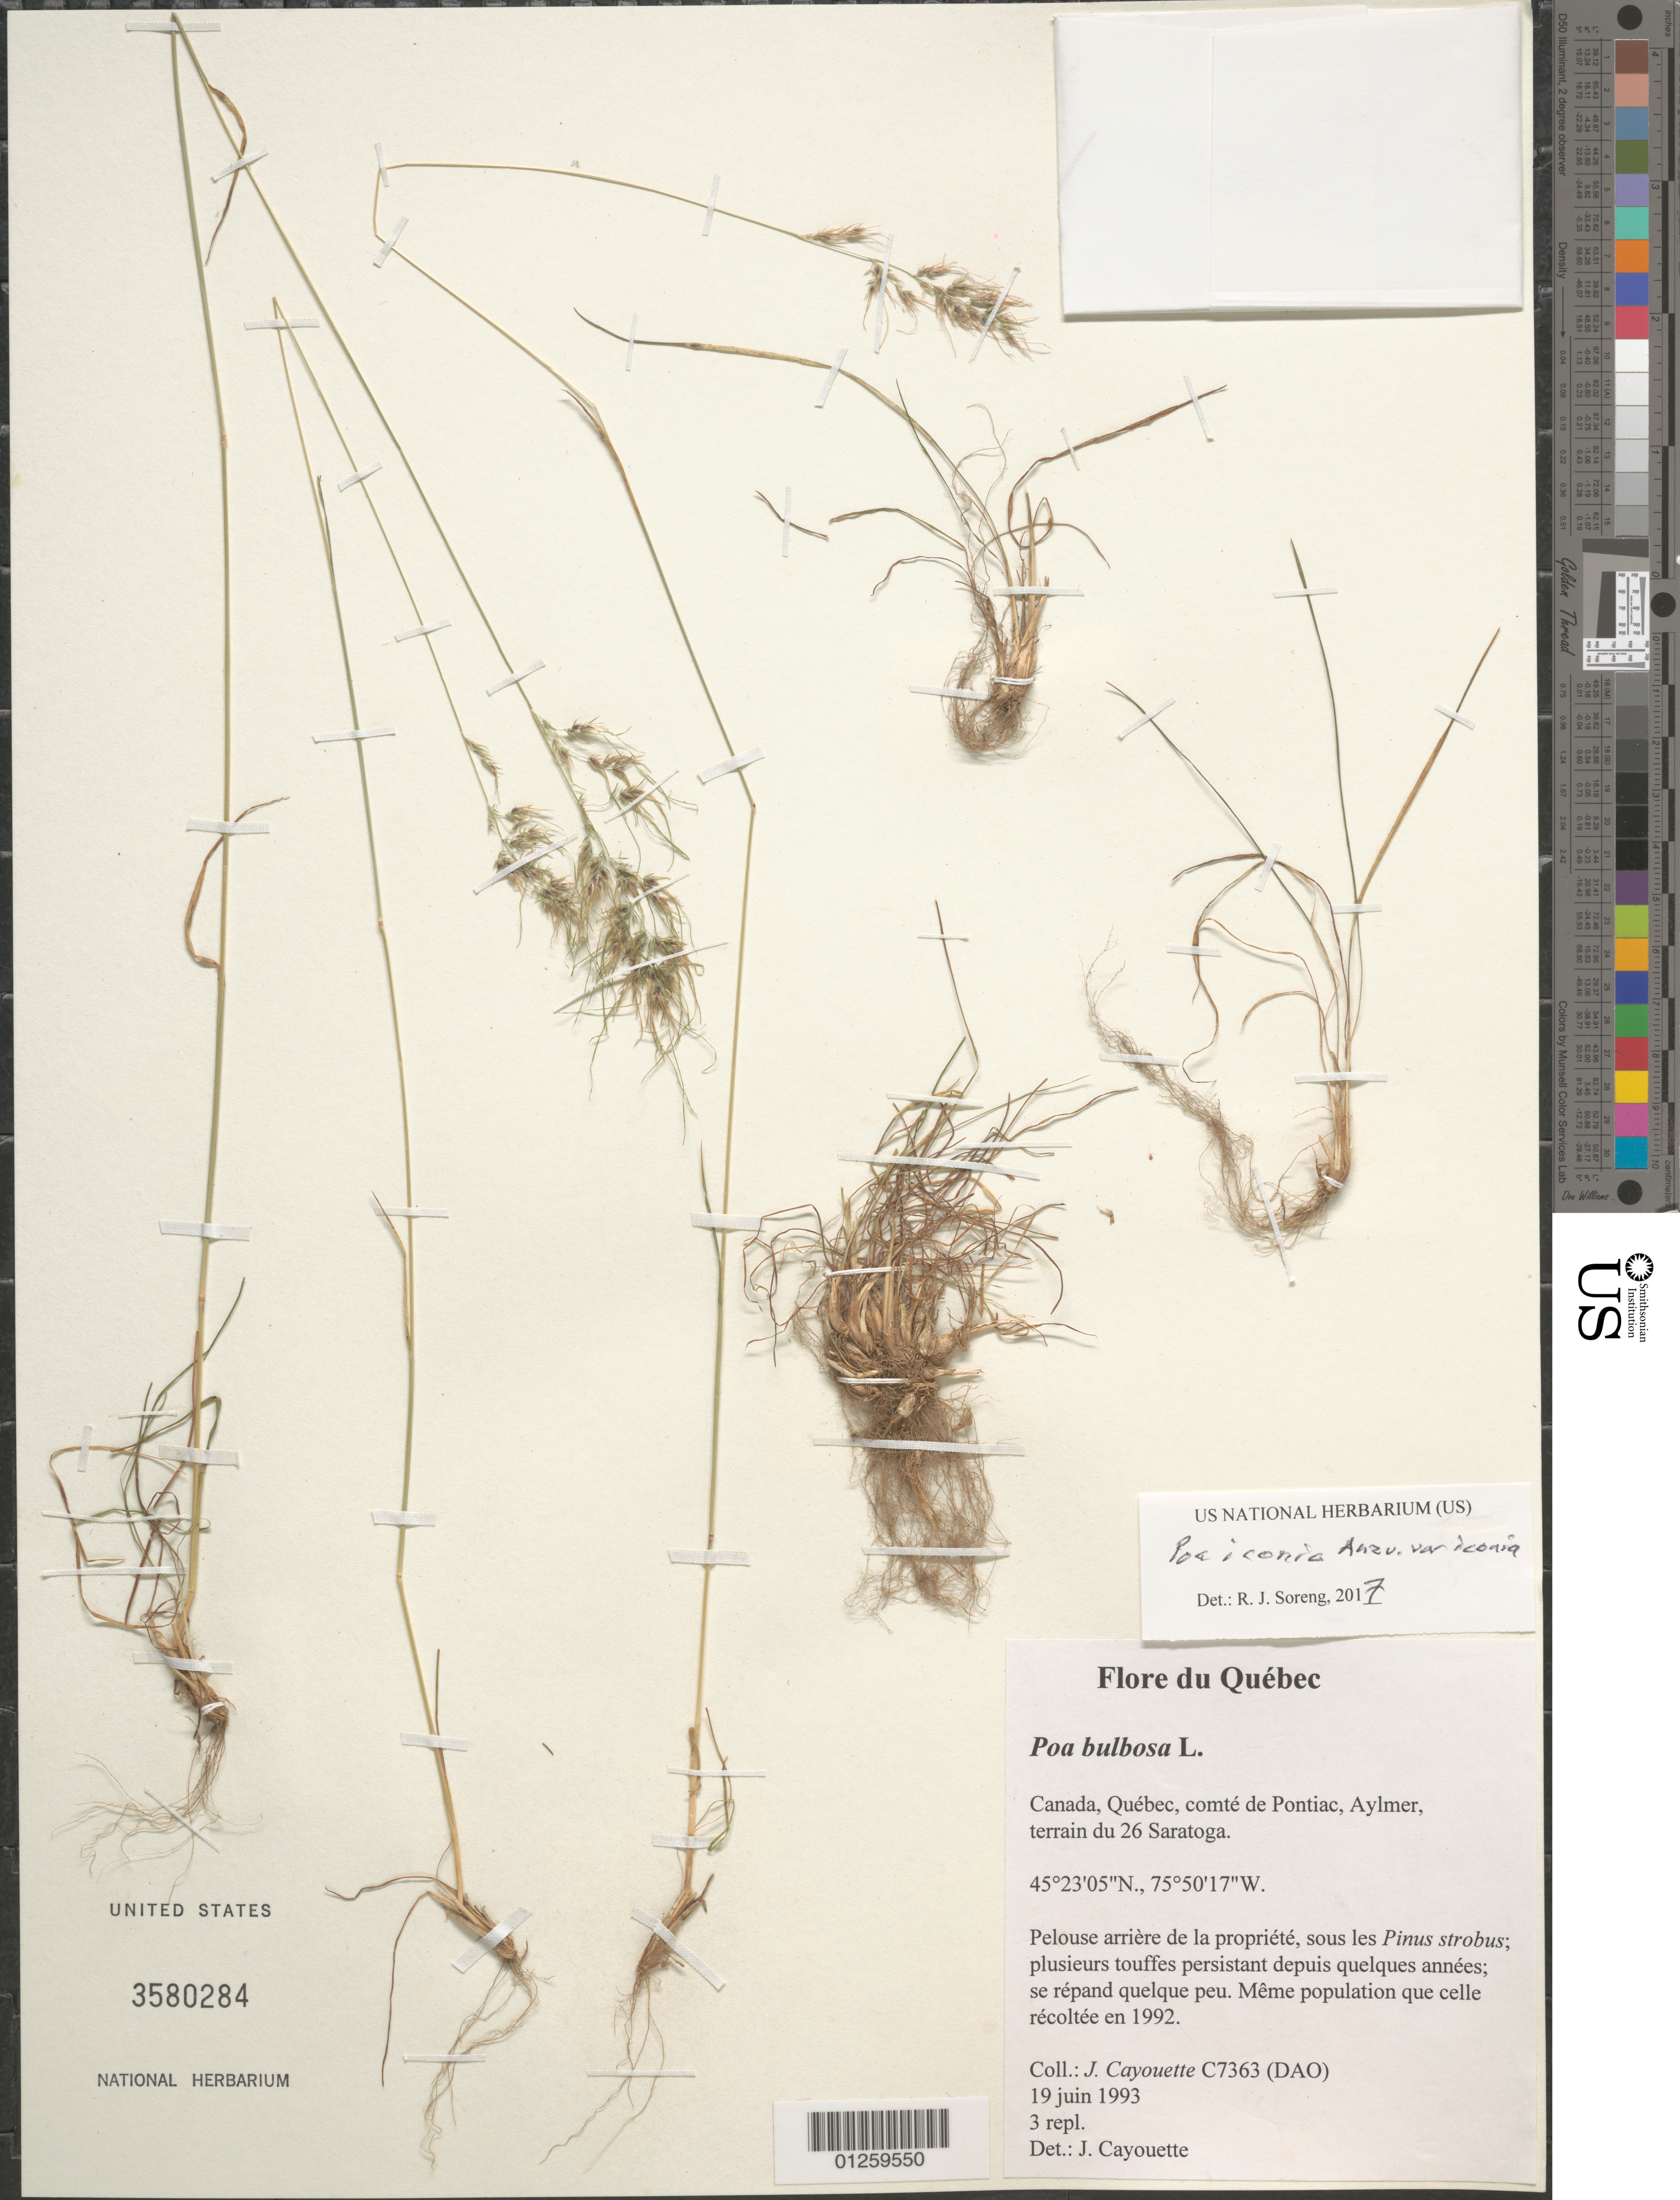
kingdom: Plantae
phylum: Tracheophyta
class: Liliopsida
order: Poales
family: Poaceae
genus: Poa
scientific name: Poa iconia var. iconia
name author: Azn.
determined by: Soreng, Robert J., Research Associate (BOT), Smithsonian Institution - National Museum of Natural History (UNITED STATES)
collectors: J. Cayouette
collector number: C7363 (DAO)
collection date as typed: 19 juin 1993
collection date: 1993-06-19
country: Canada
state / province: Quebec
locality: comte the Pontiac, Aylmer, terrain du 26 Saratoga.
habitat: Pelouse arriere de la propriete, sous les Pinus strobus; plosieurs touffes persistant depuis quelques annees; se repand quelque peu. Meme population que celle recoltee en 1992.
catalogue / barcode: US 3580284